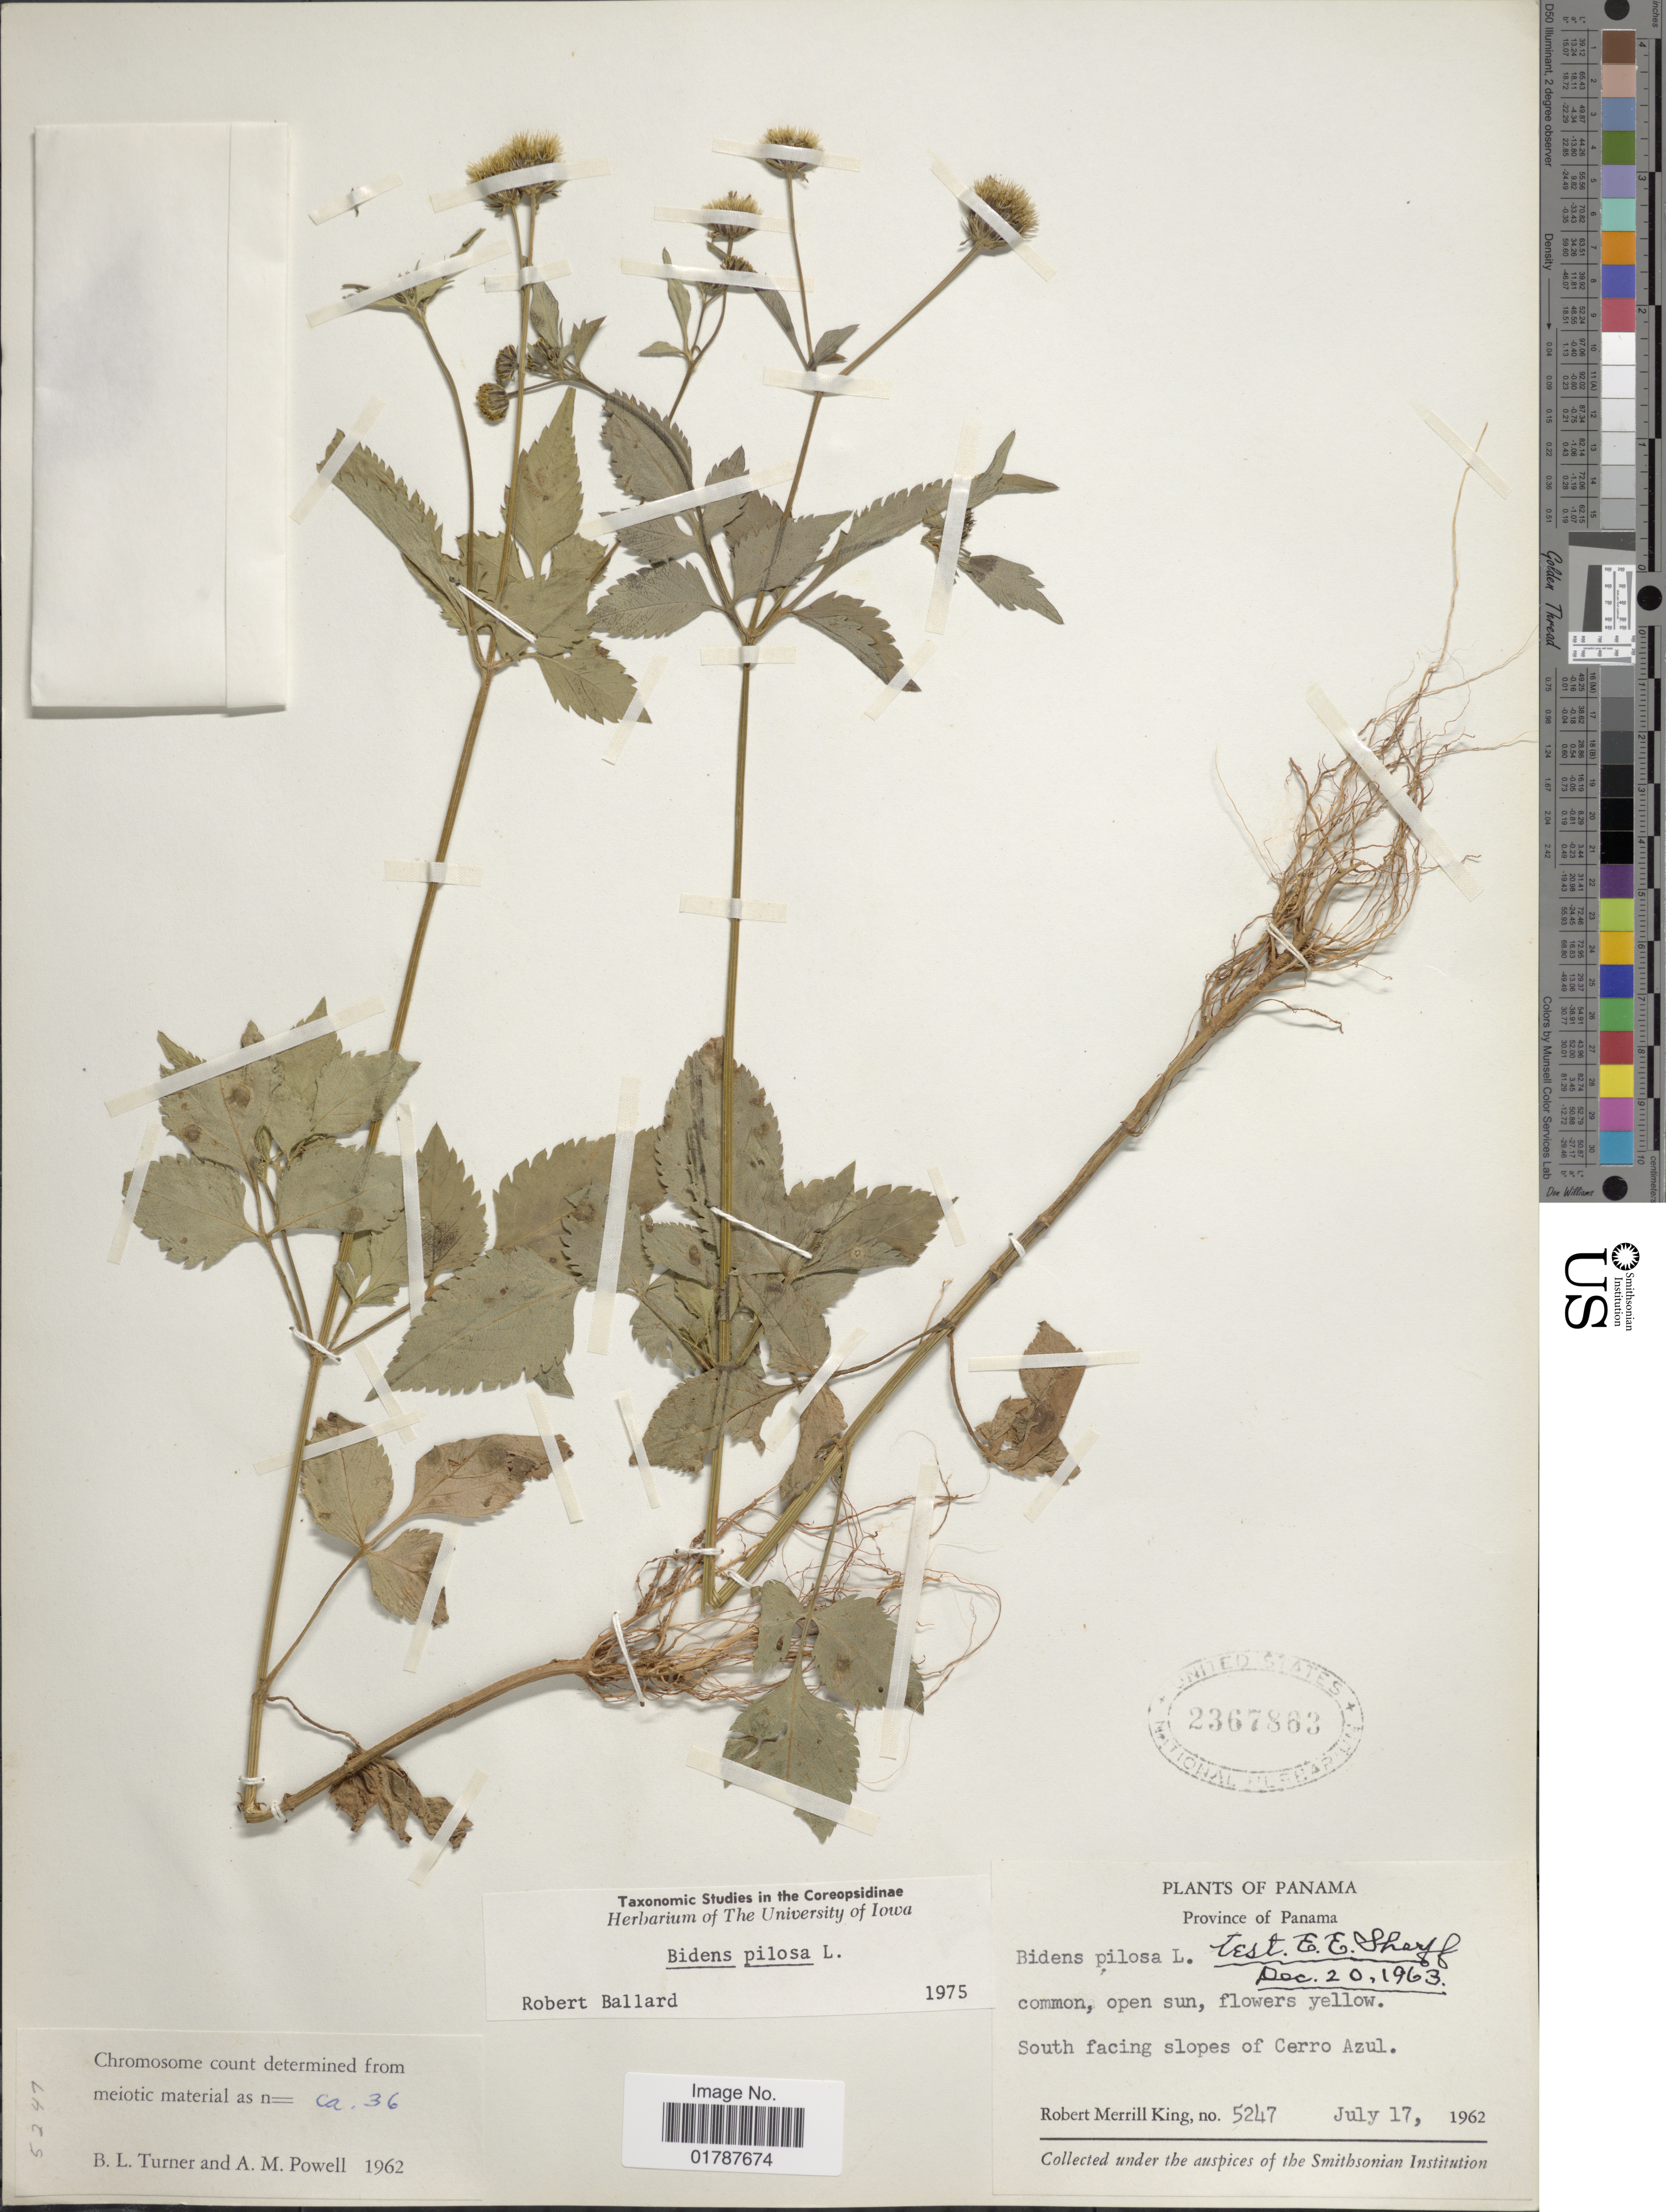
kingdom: Plantae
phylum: Tracheophyta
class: Magnoliopsida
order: Asterales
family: Asteraceae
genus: Bidens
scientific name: Bidens pilosa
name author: L.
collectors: P. C. Standley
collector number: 5247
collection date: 1962-07-17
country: Panama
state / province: Panamá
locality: Province of Panama, South facing slopes of Cerro Azul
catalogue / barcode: US 2367863